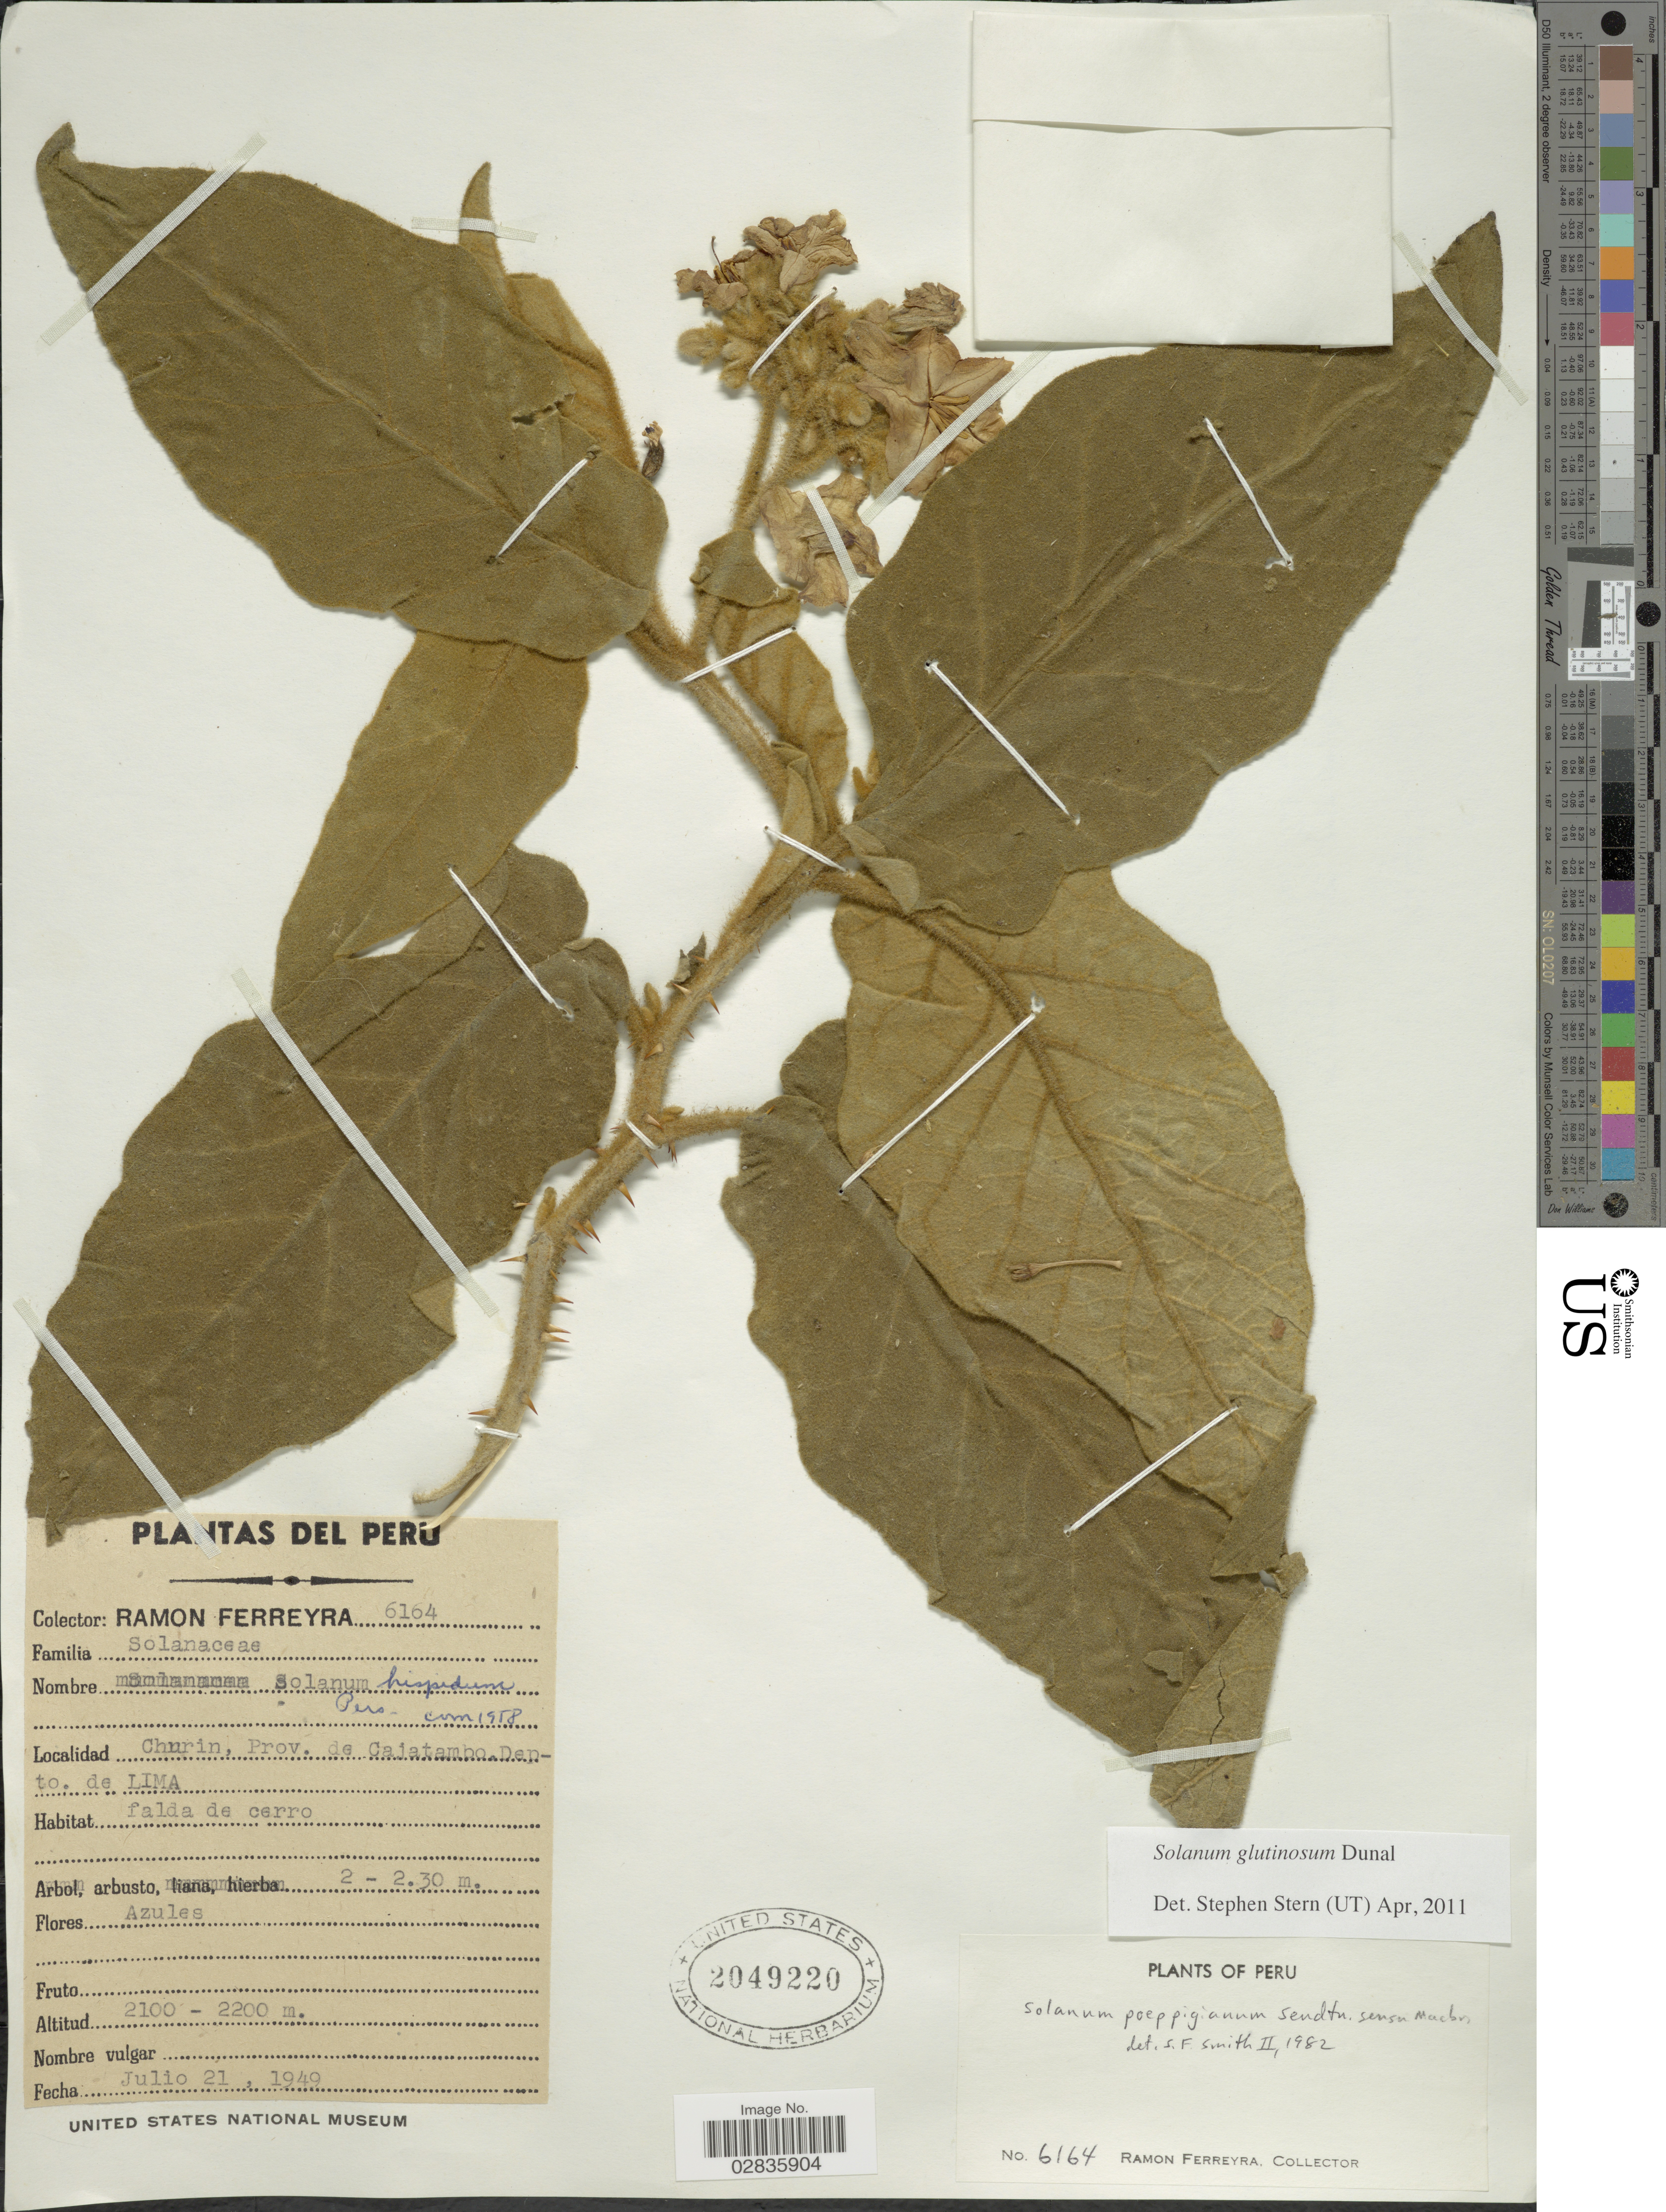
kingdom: Plantae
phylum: Tracheophyta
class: Magnoliopsida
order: Solanales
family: Solanaceae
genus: Solanum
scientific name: Solanum glutinosum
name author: Dunal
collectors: R. A. Ferreyra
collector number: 6164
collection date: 1949-07-21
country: Peru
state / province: Lima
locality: Churin, Prov. de Calatambo. Depto. de Lima.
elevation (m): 2100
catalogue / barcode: US 2049220